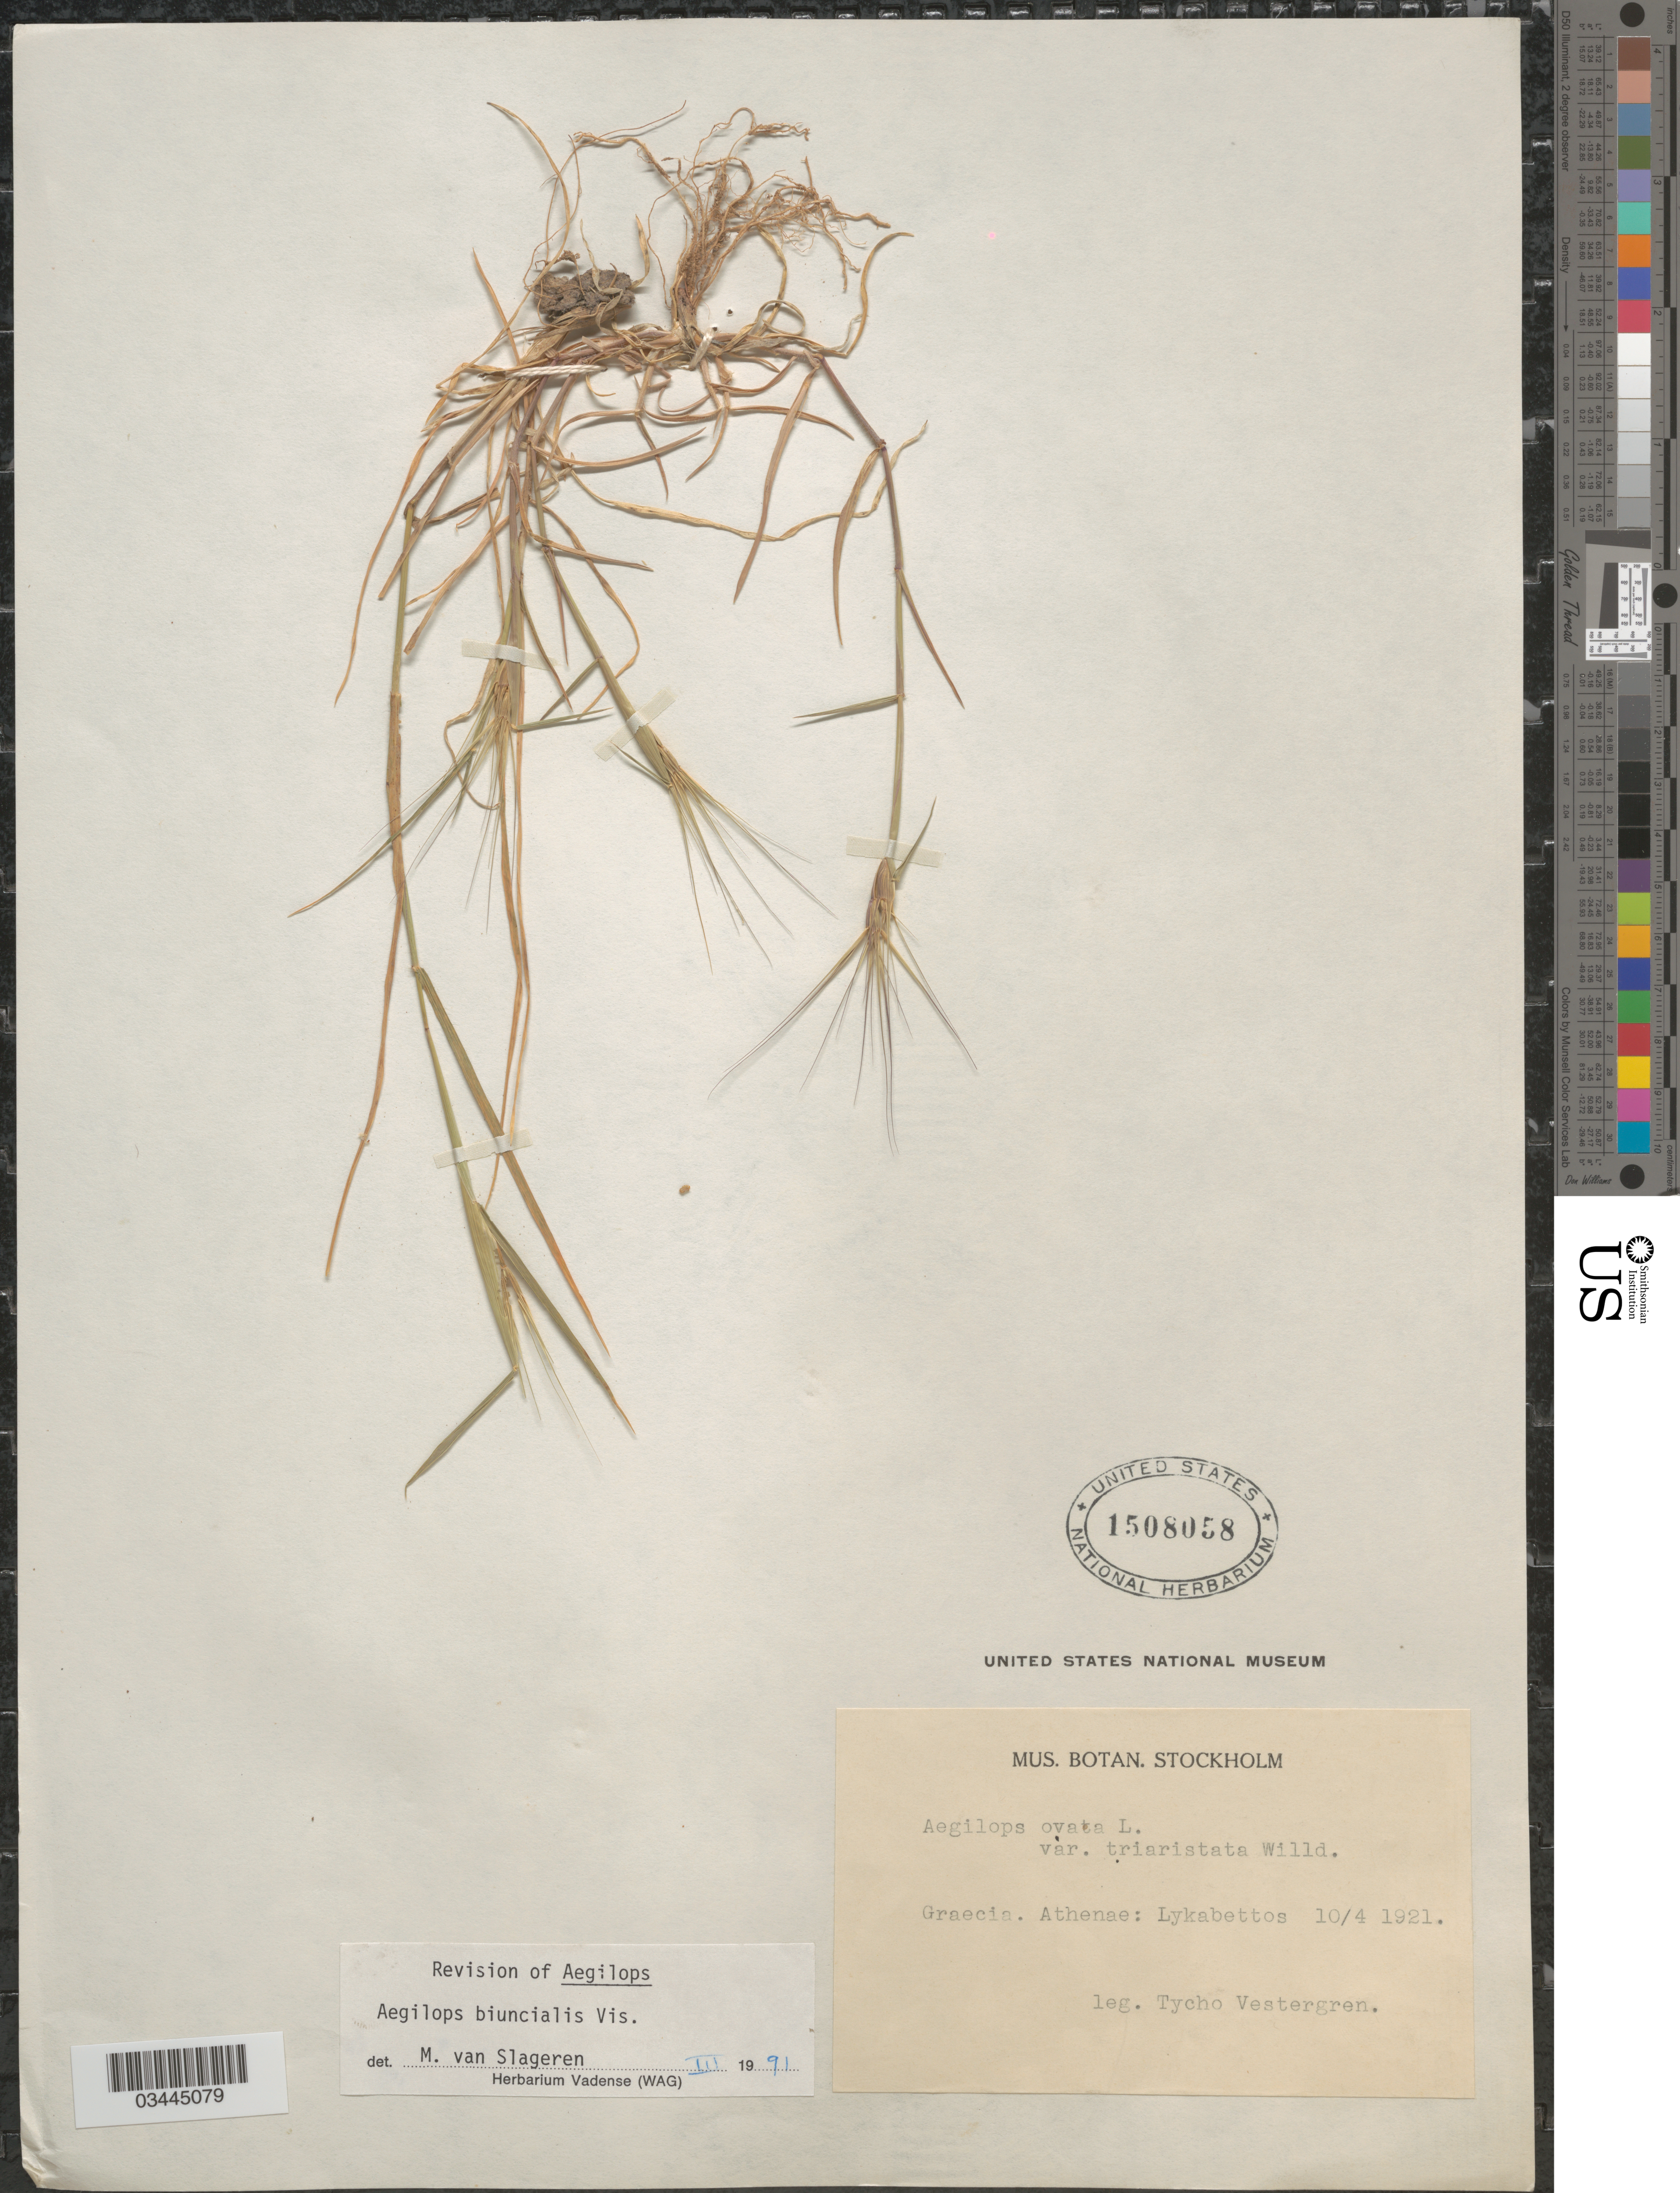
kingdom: Plantae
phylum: Tracheophyta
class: Liliopsida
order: Poales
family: Poaceae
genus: Aegilops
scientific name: Aegilops biuncialis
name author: Vis.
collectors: T. Vestergren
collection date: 1921-04-10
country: Greece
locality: Graecia. Athenae: Lykabettos.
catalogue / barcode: US 1508058